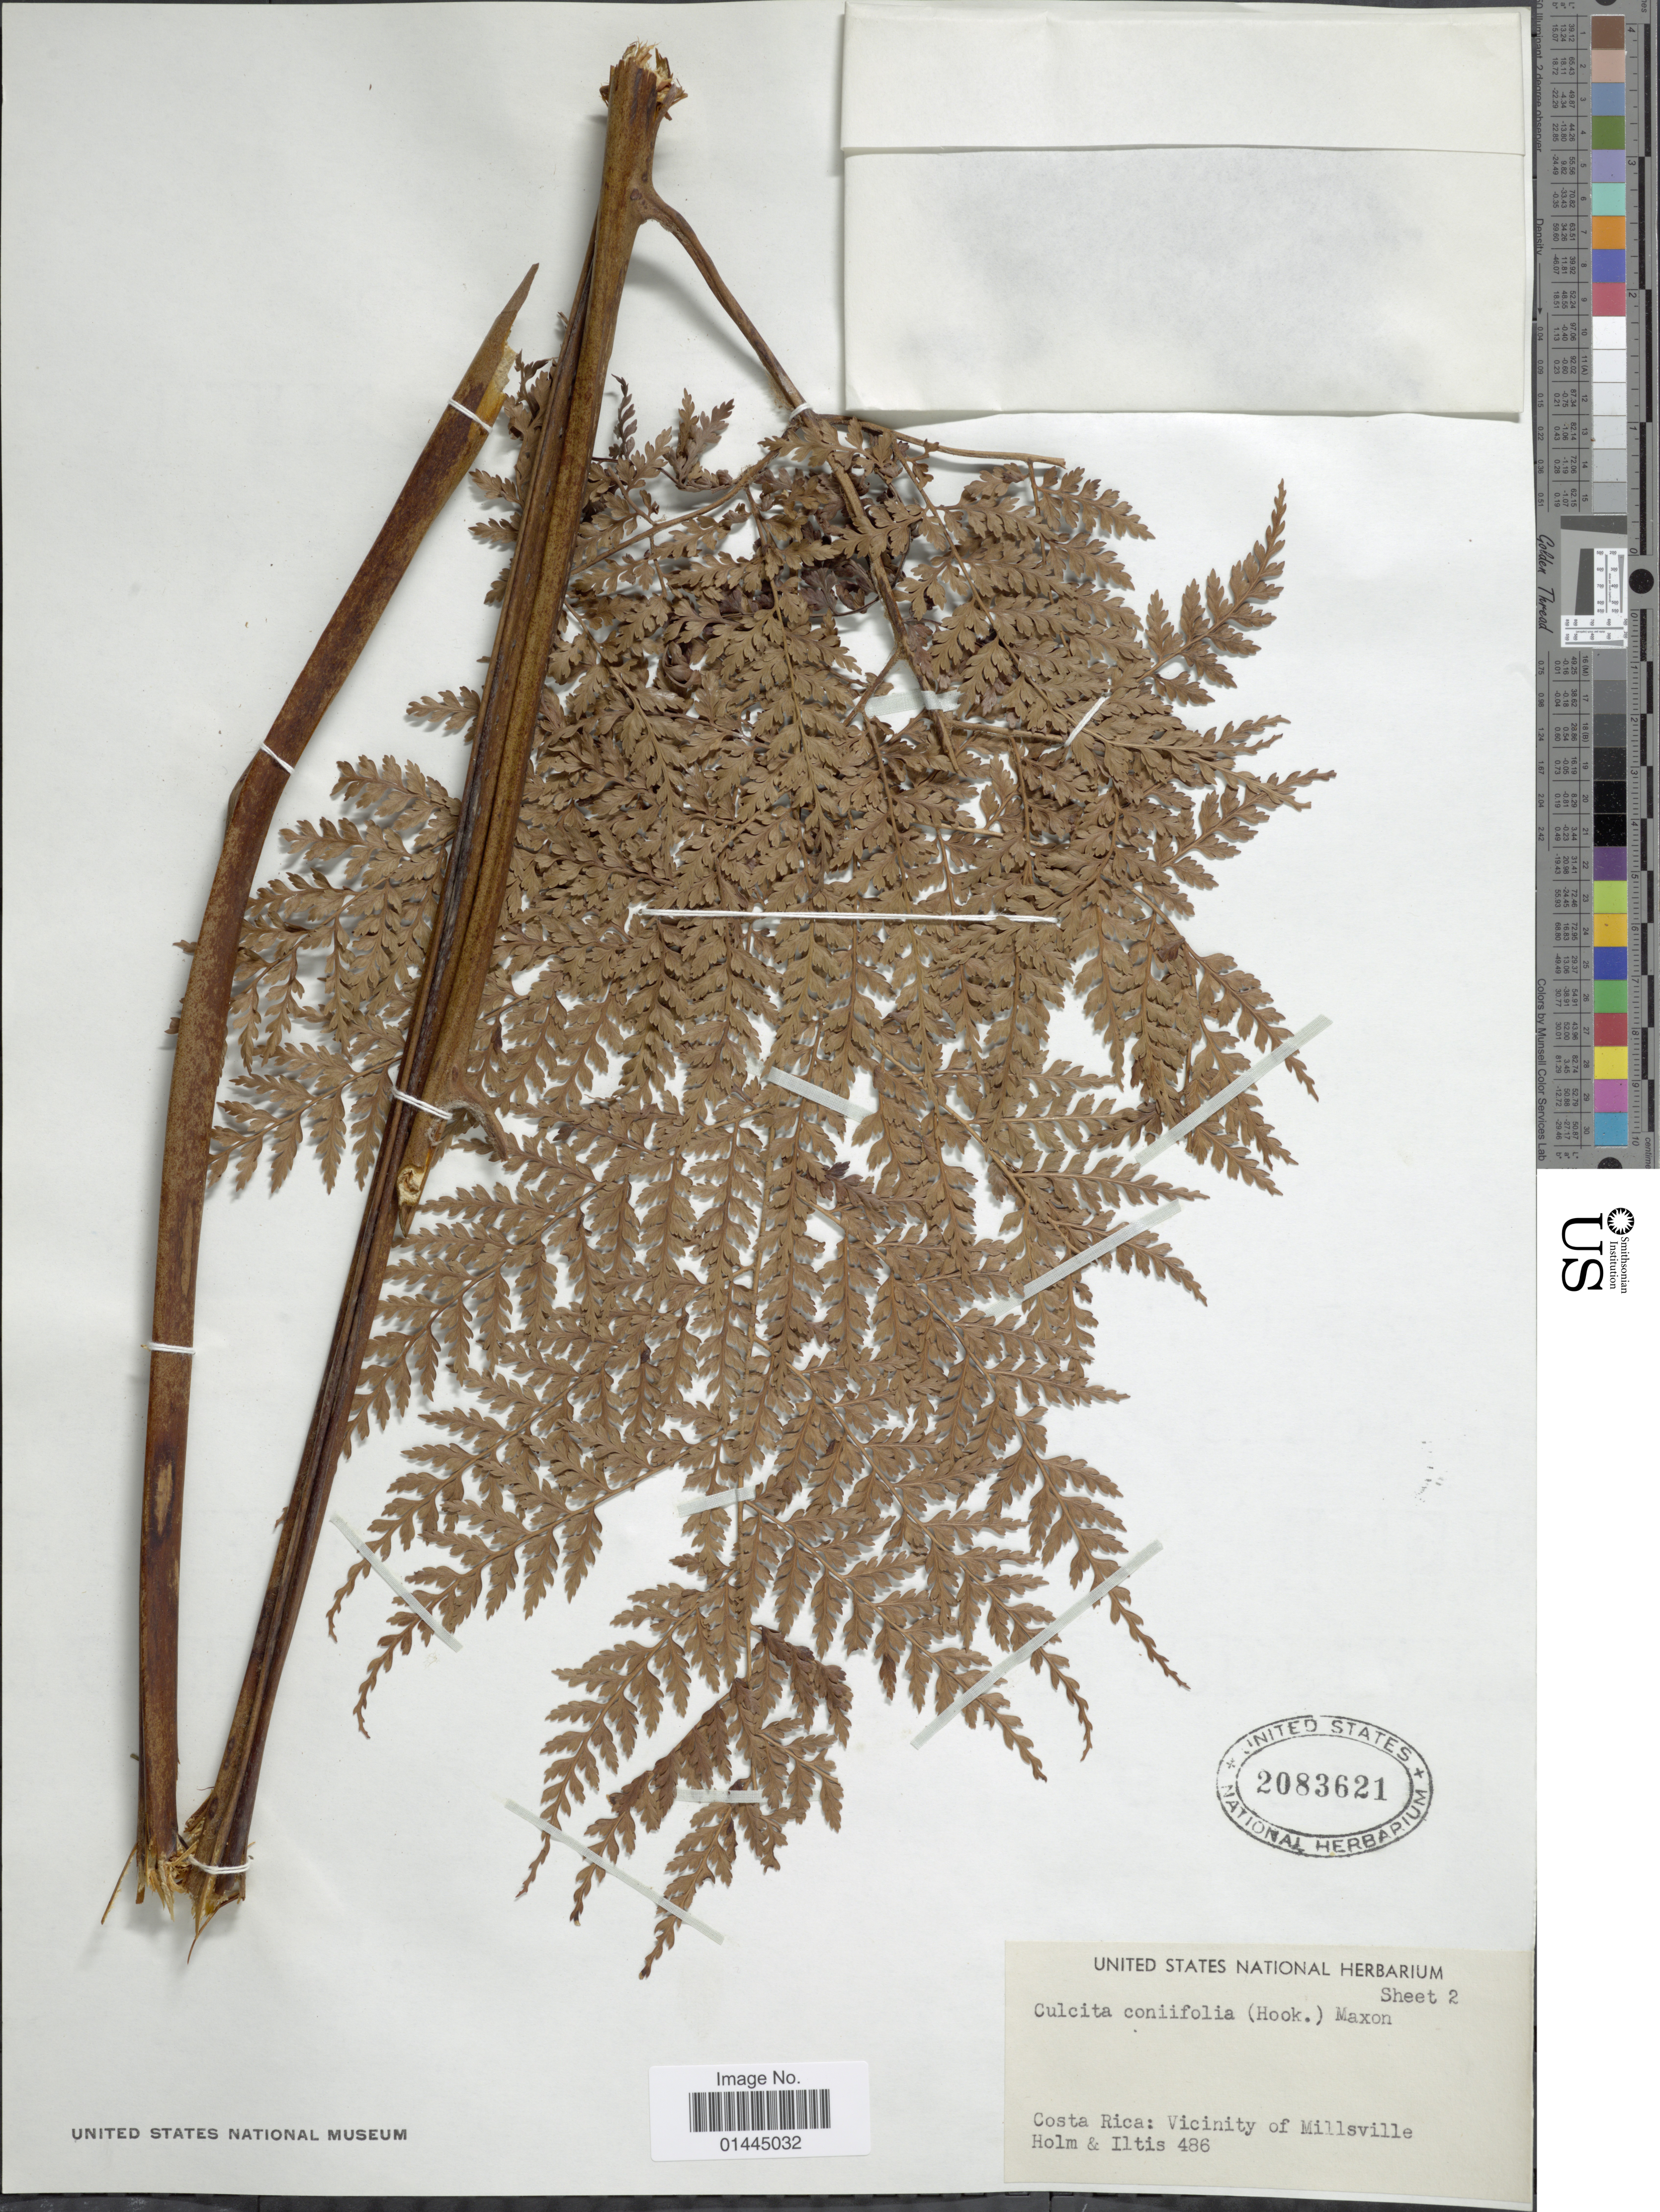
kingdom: Plantae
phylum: Tracheophyta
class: Polypodiopsida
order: Cyatheales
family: Culcitaceae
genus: Culcita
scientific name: Culcita coniifolia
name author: (Hook.) Maxon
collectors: -- Holm & -- Iltis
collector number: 486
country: Costa Rica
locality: Vicinity of Millsville.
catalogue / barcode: US 2083621